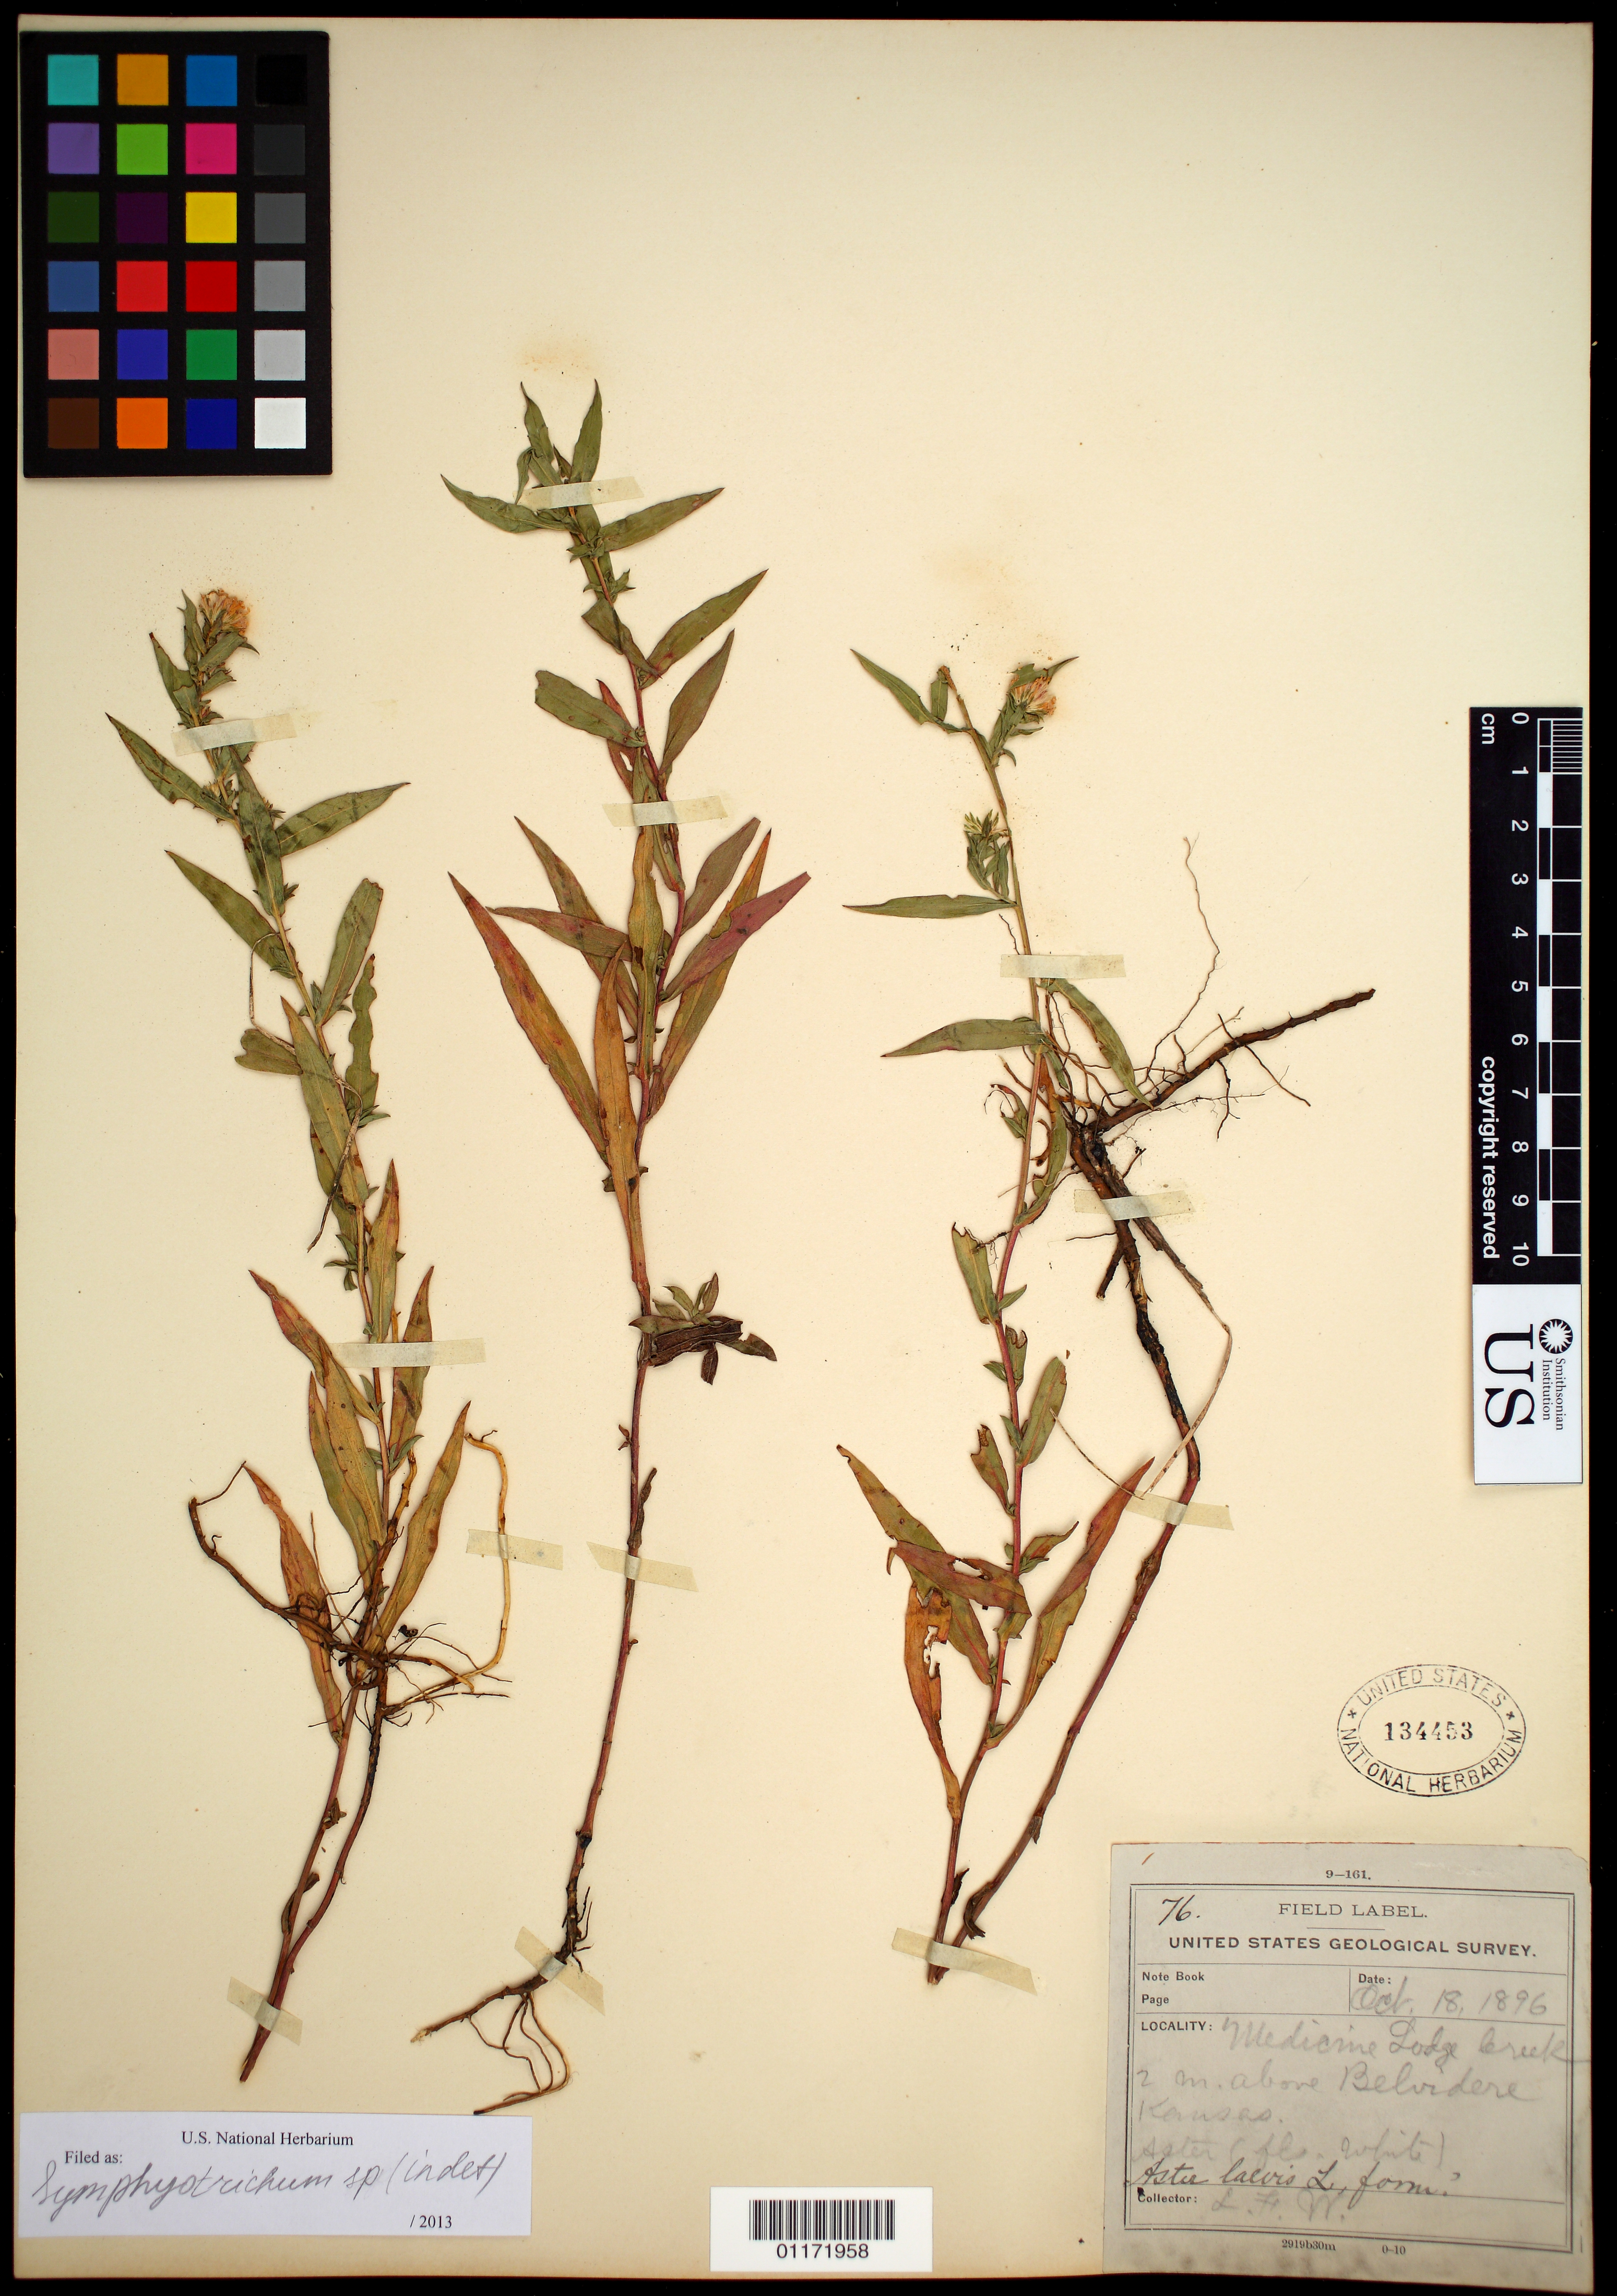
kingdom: Plantae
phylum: Tracheophyta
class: Magnoliopsida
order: Asterales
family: Asteraceae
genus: Symphyotrichum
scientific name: Symphyotrichum sp.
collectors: L. F. Ward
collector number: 76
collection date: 1896-10-18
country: United States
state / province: Kansas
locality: Medicine Dodge Creek, 2 m. above Belvidere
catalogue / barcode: US 134453